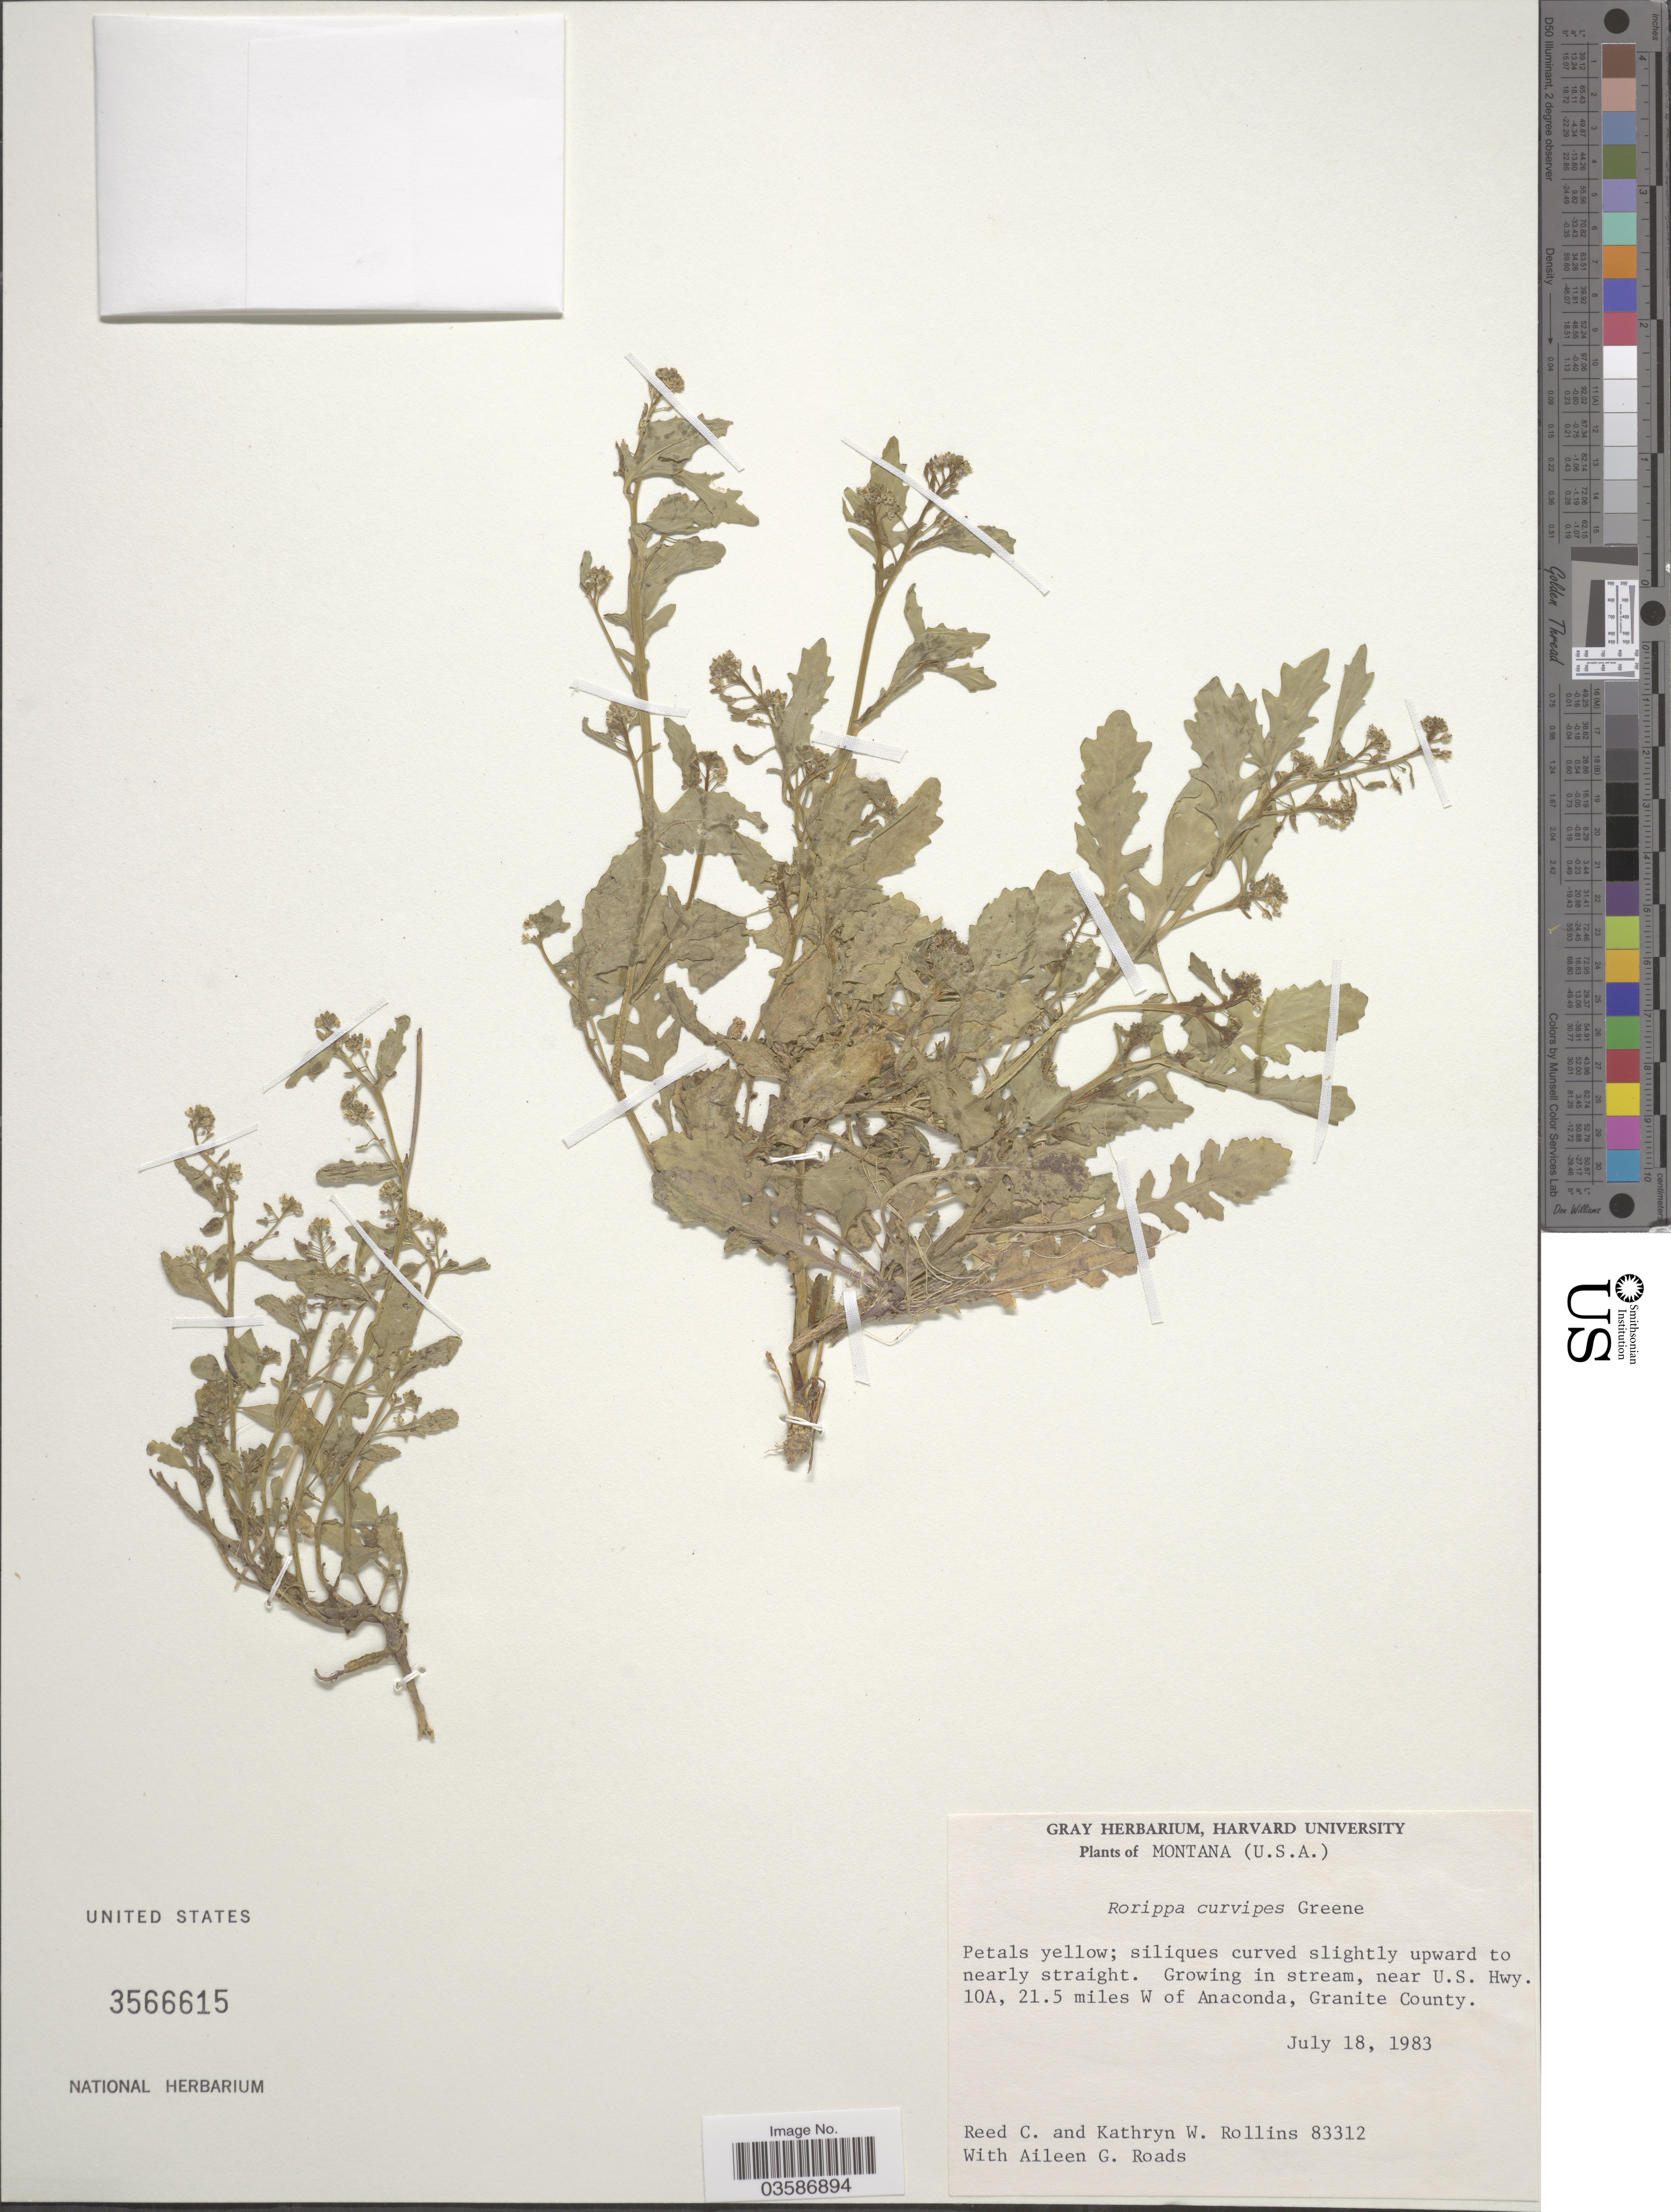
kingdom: Plantae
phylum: Tracheophyta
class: Magnoliopsida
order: Brassicales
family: Brassicaceae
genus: Rorippa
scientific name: Rorippa curvipes var. curvipes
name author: Greene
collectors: R. C. Rollins, K. W. Rollins & A. Roads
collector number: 83312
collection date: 1983-07-18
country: United States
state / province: Montana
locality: Growing in stream, near U.S. Hwy. 10A, 21.5 miles W of Anaconda, Granite County.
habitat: growing in stream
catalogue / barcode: US 3566615